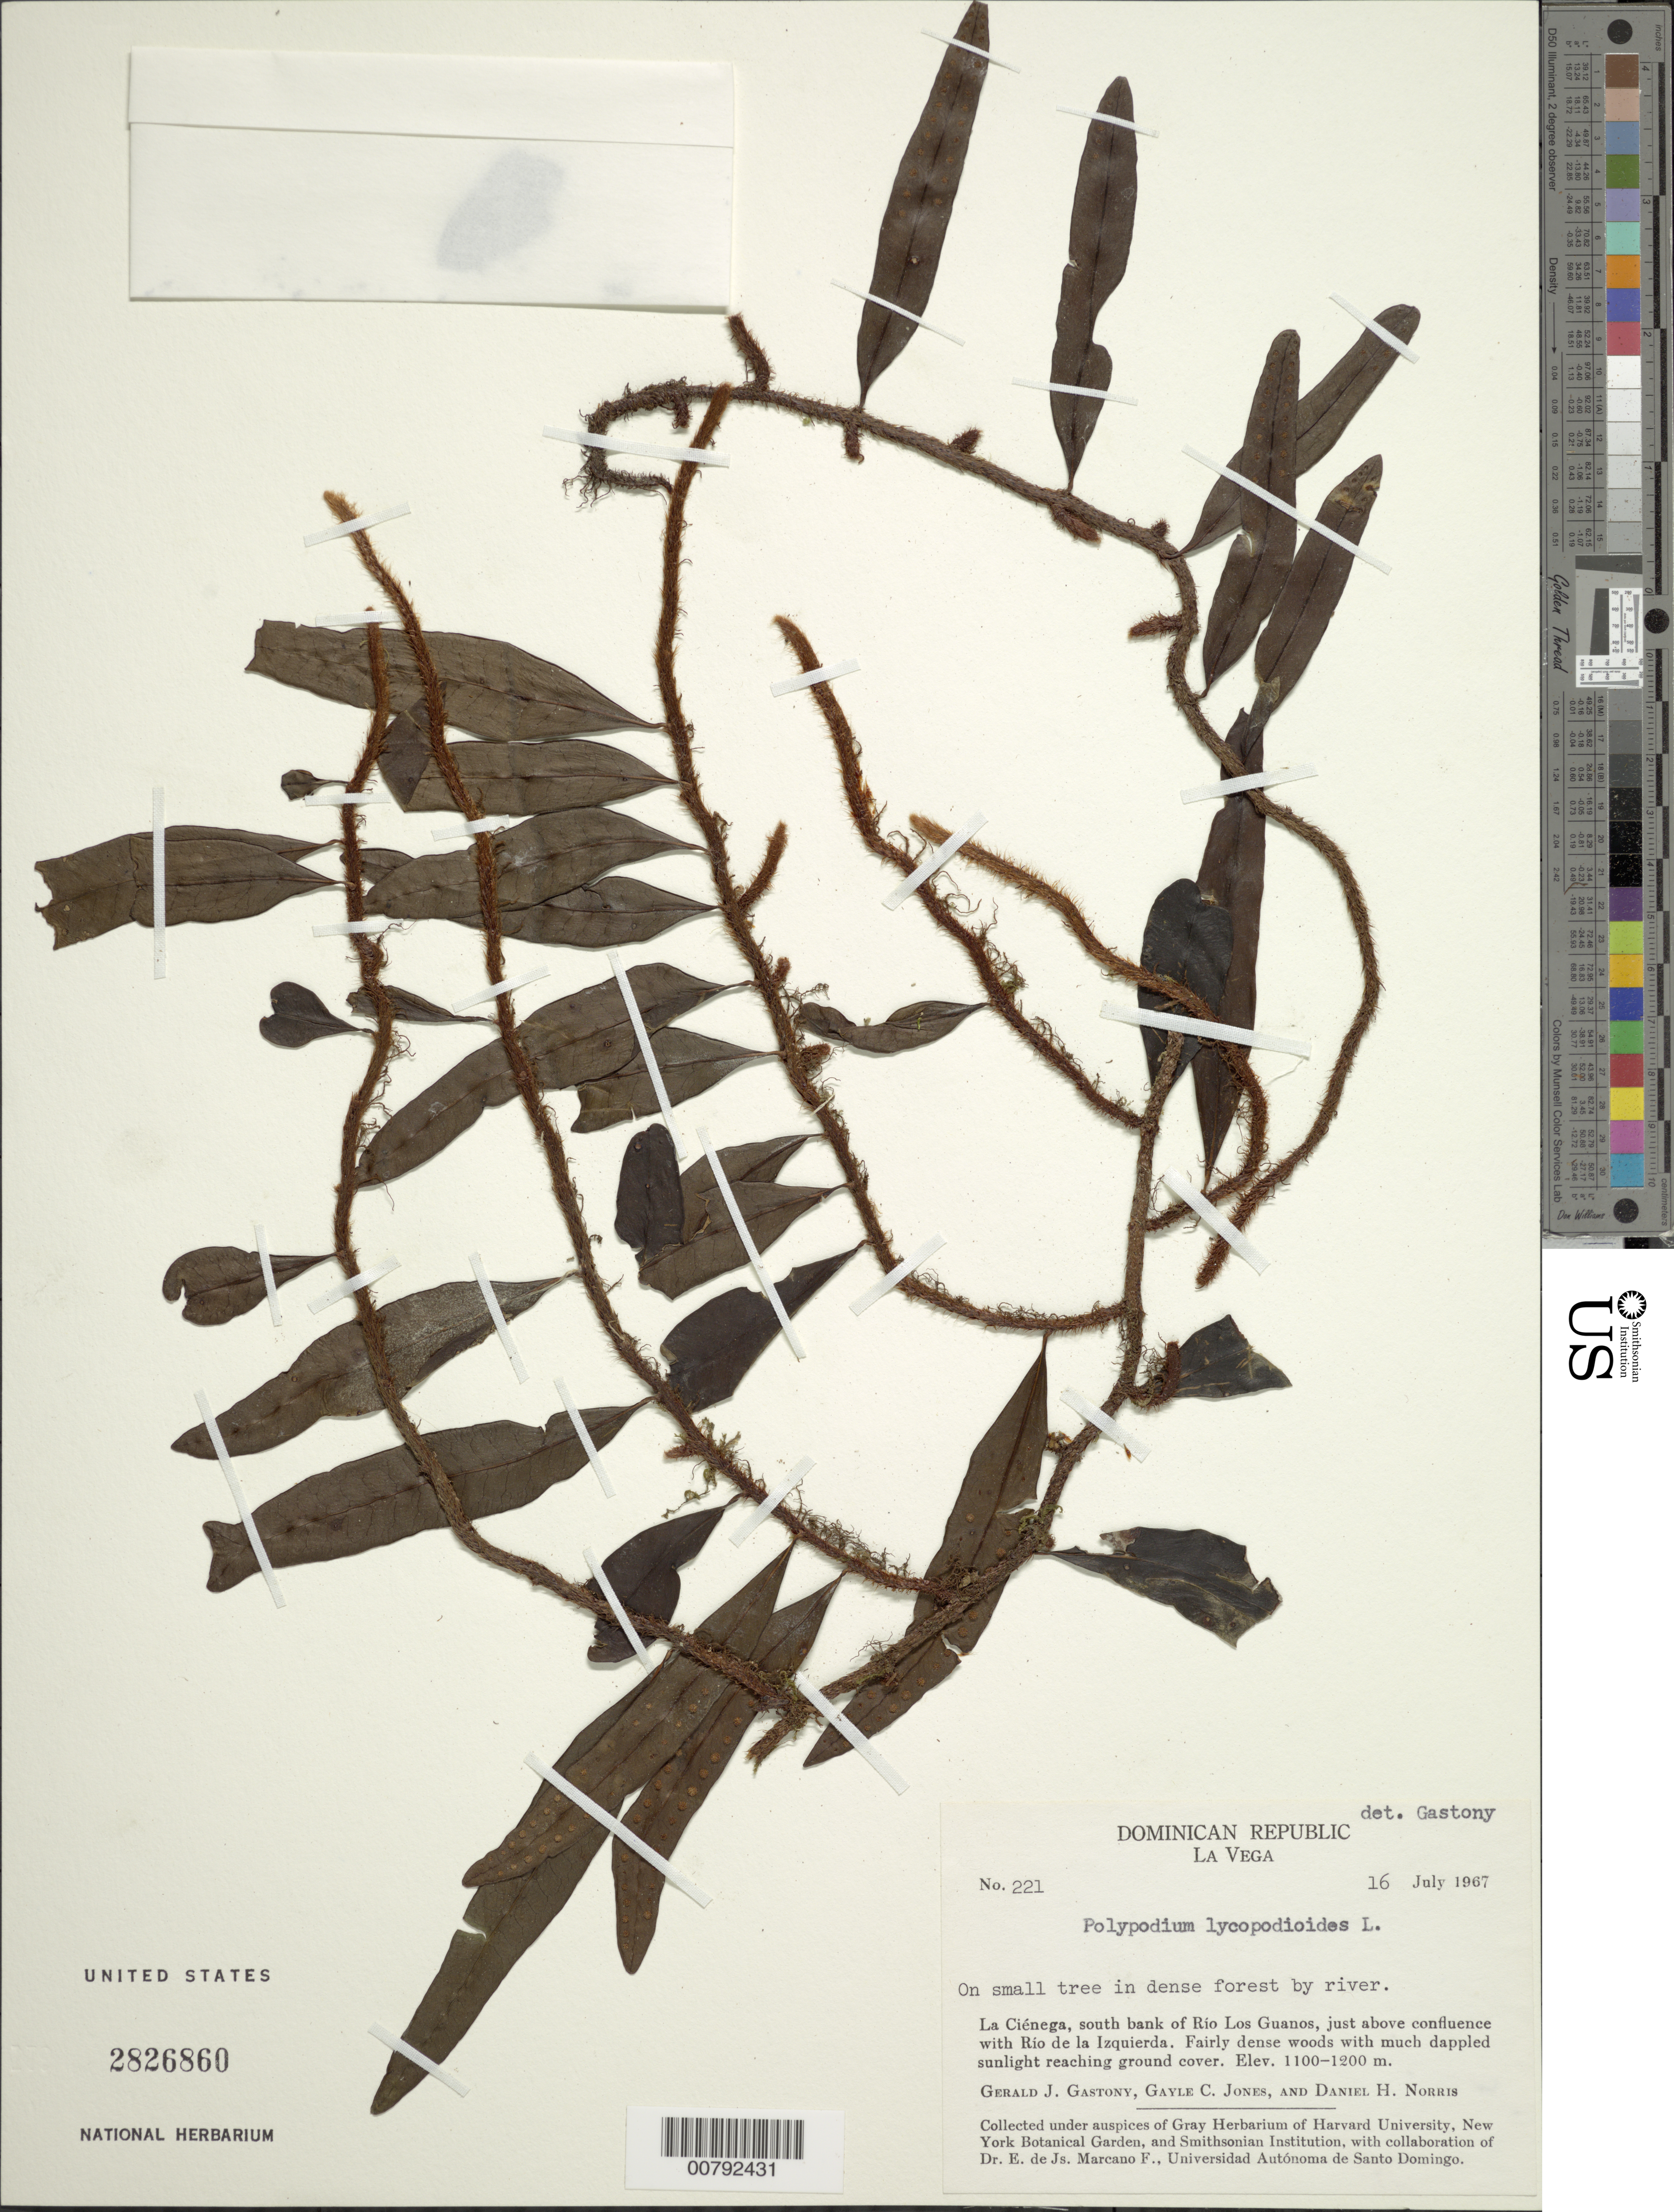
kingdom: Plantae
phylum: Tracheophyta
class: Polypodiopsida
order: Polypodiales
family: Polypodiaceae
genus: Microgramma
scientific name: Microgramma lycopodioides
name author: (L.) Copel.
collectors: G. Gastony, G. C. Jones & D. H. Norris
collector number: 221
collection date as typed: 16 Jul 1967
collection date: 1967-07-16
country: Dominican Republic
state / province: La Vega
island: Hispaniola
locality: La Ciénega, S bank ofRio Los Guanos, above confluence with Rio de la Izqueirda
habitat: Dense forest by river, on small tree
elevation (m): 1100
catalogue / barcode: US 2826860